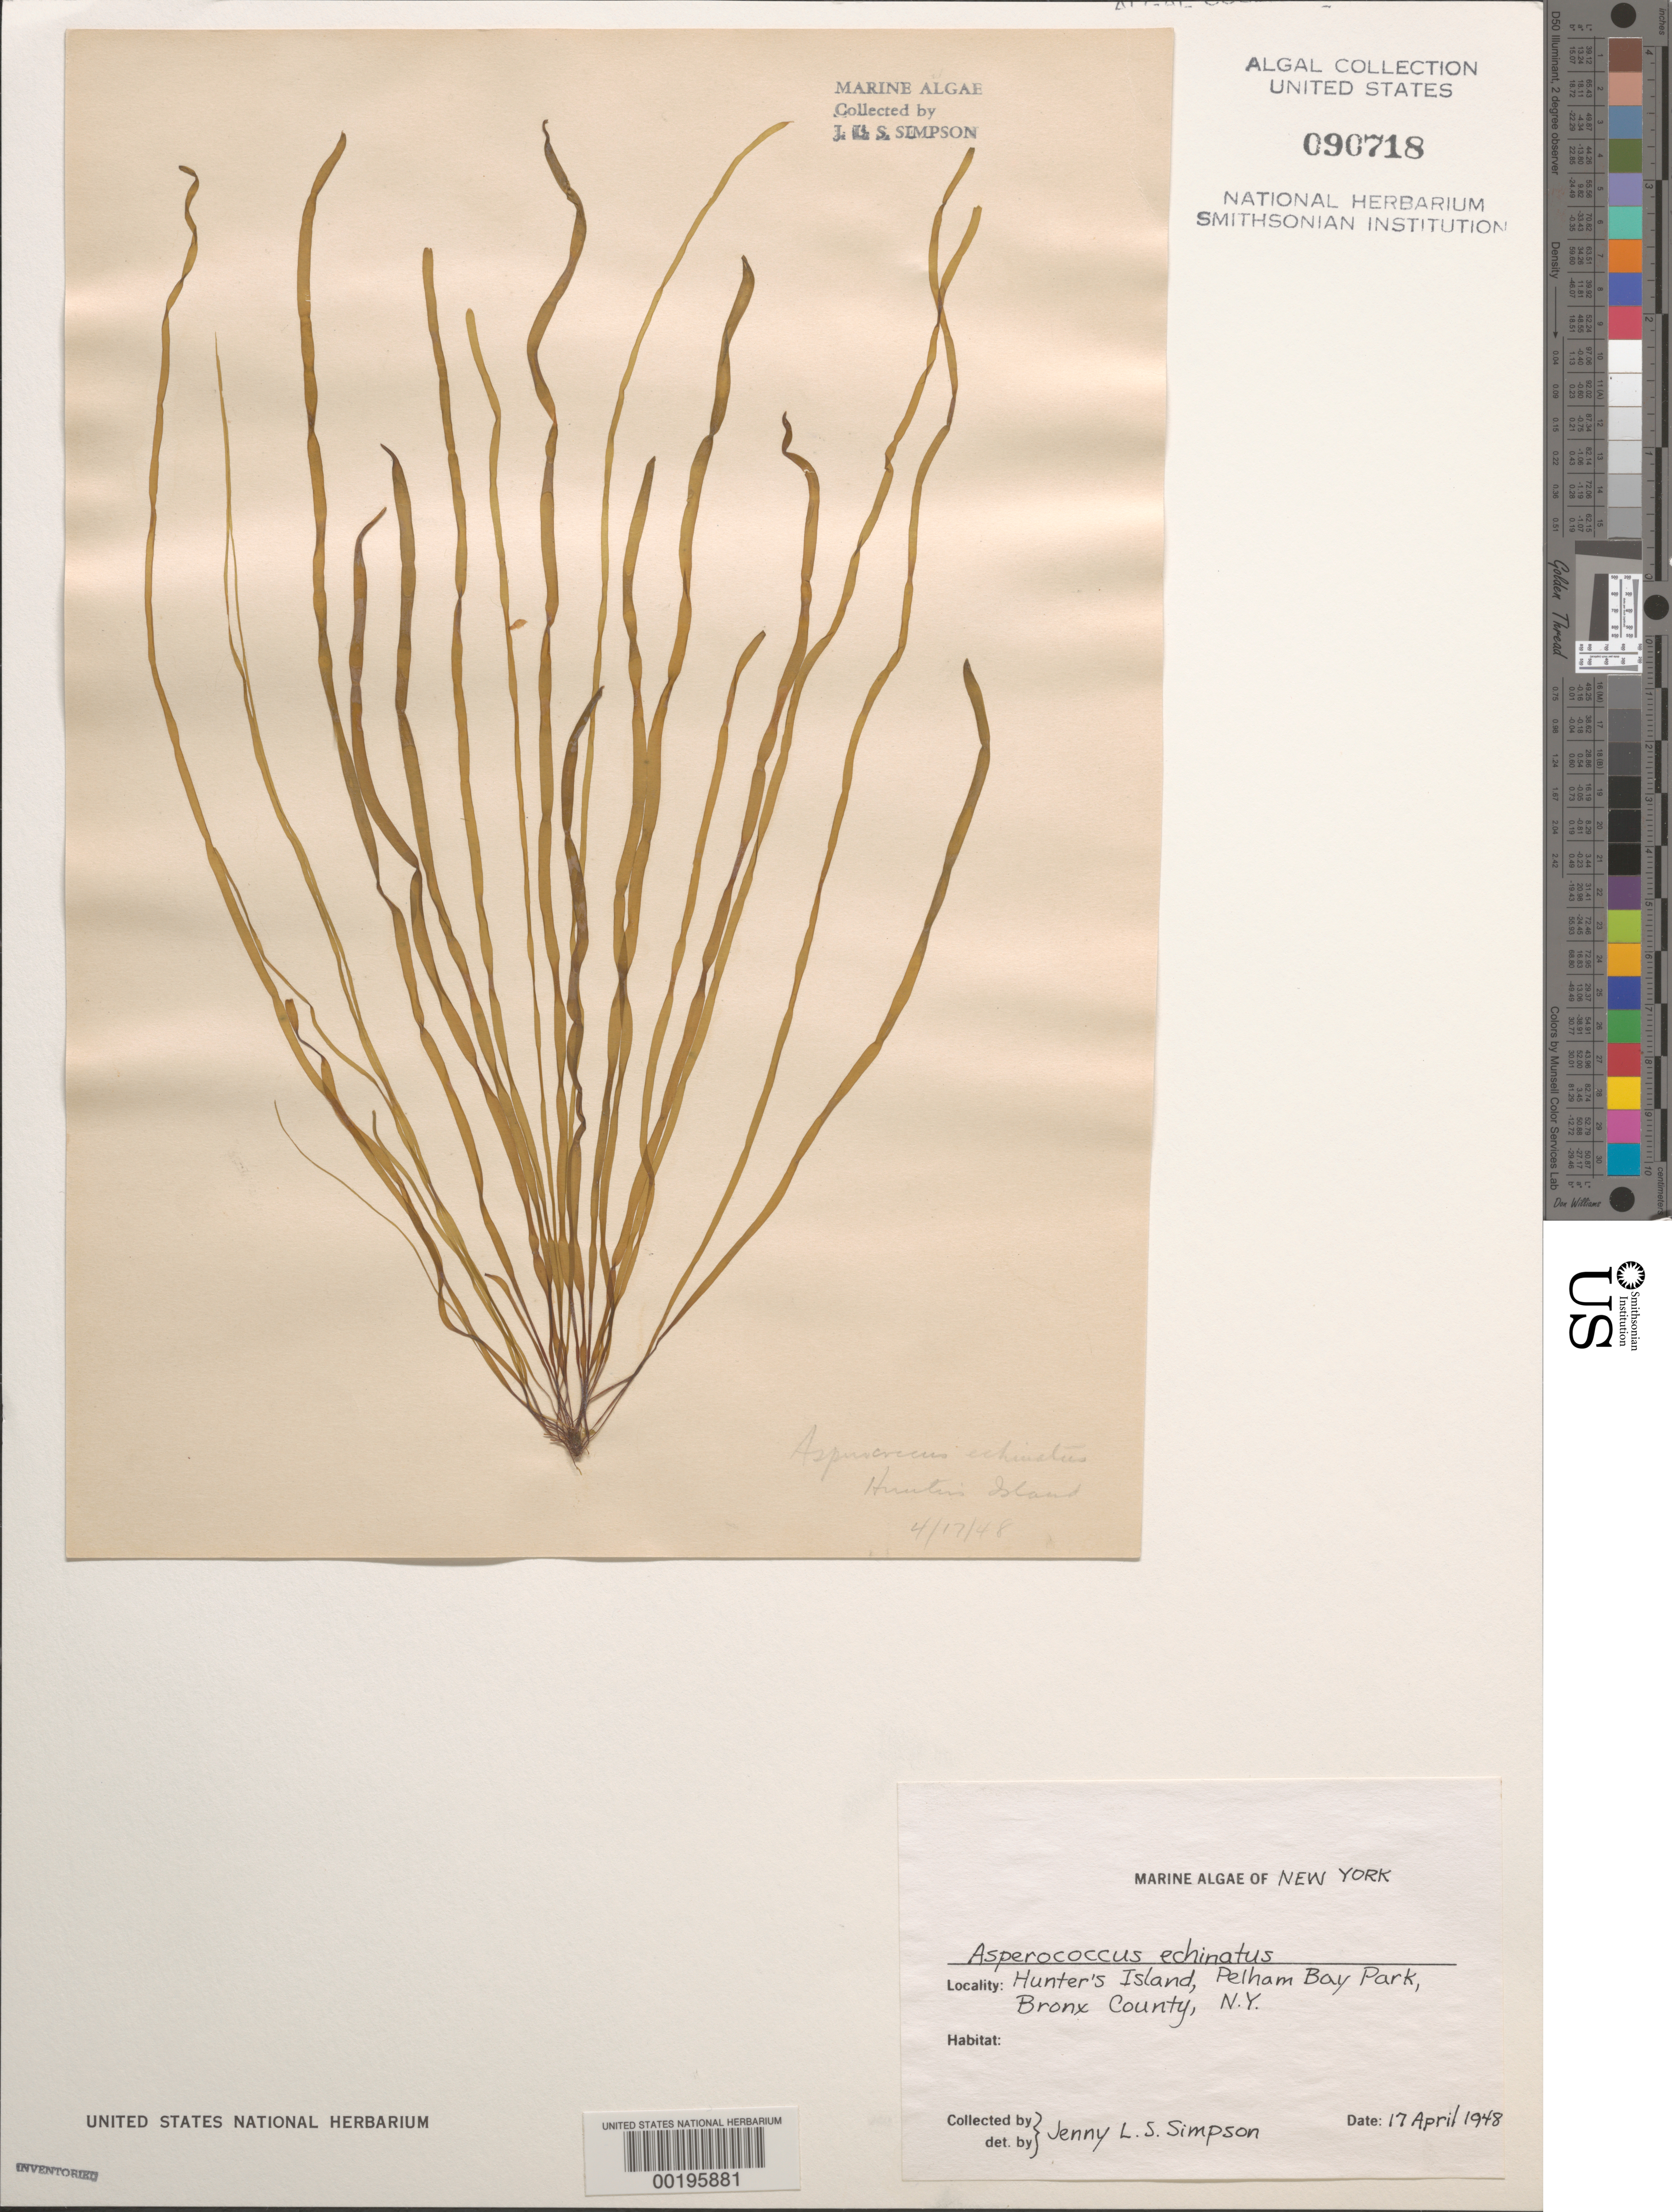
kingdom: Chromista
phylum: Ochrophyta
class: Phaeophyceae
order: Ectocarpales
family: Chordariaceae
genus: Asperococcus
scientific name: Asperococcus fistulosus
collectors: J. Simpson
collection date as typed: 17 Apr 1948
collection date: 1948-04-17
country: United States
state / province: New York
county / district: Bronx County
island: Hunter's Island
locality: Pelham Bay Park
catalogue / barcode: US 90718